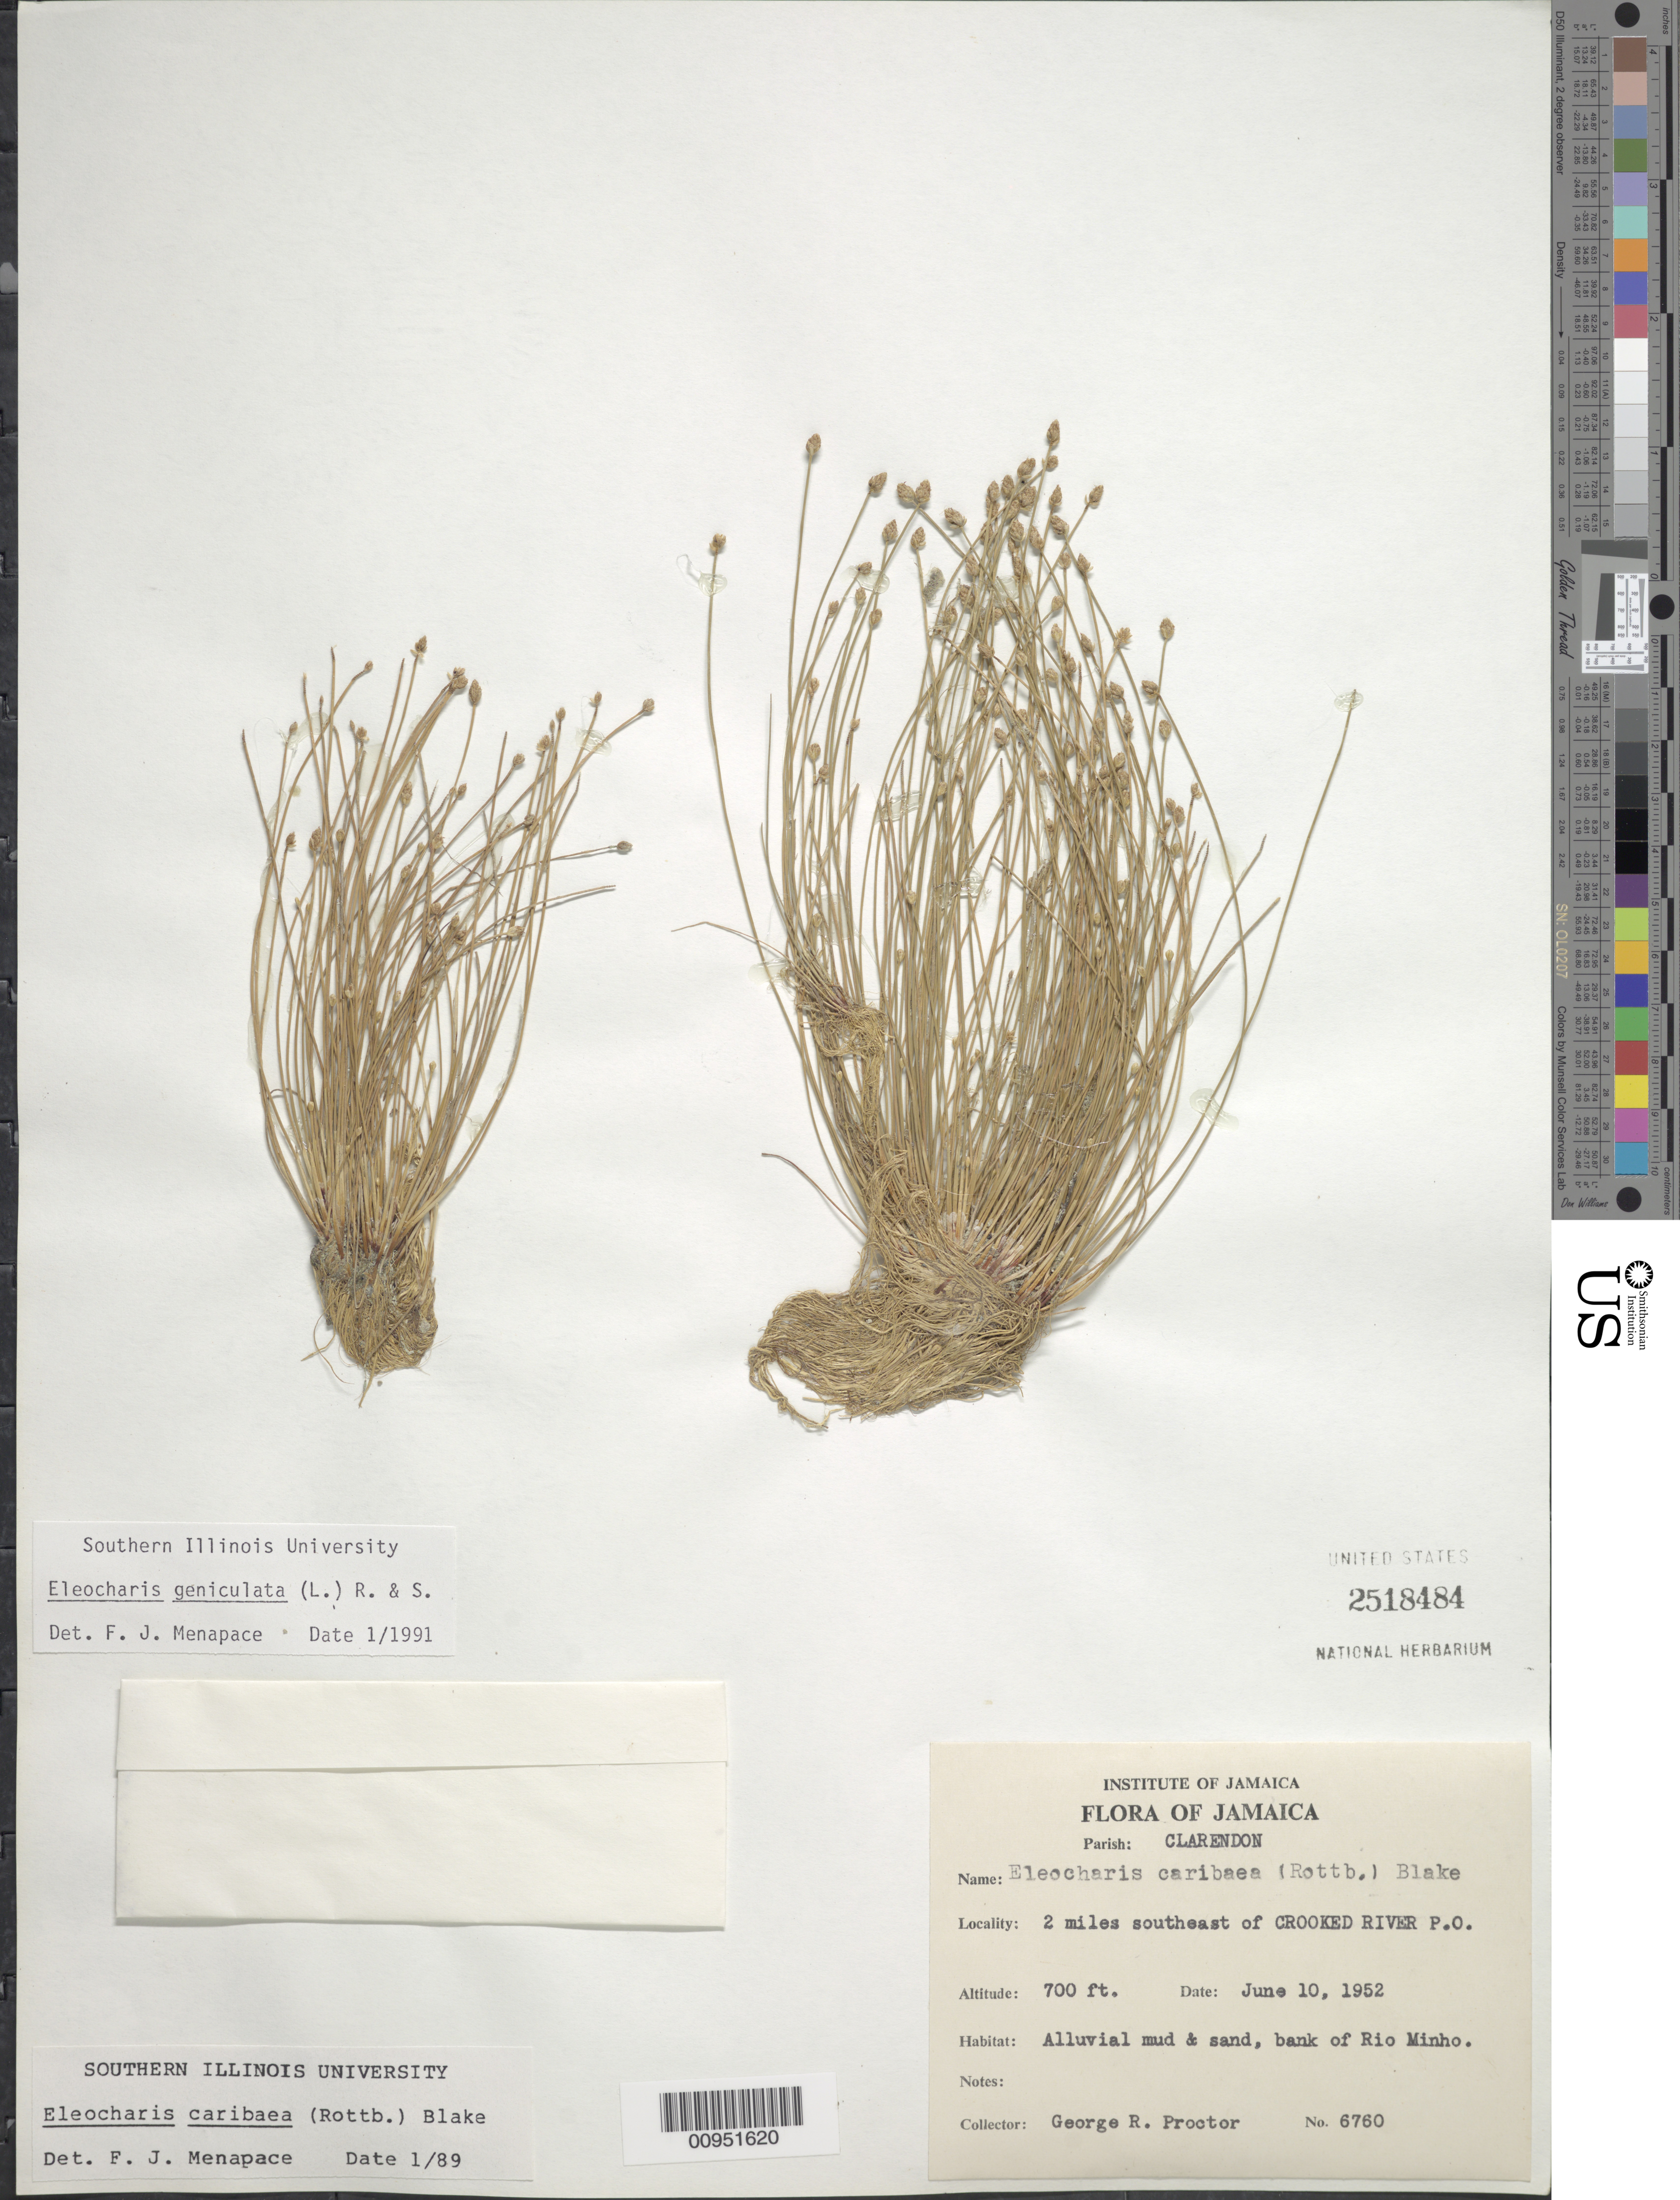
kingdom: Plantae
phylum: Tracheophyta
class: Liliopsida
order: Poales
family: Cyperaceae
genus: Eleocharis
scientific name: Eleocharis geniculata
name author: (L.) Roem. & Schult.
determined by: Menapace, F. J.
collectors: G. R. Proctor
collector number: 6760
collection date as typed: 10 Jun 1952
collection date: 1952-06-10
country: Jamaica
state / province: Clarendon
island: Jamaica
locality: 2 miles SW of Crooked River P.O., bank of Rio Minho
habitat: Alluvial mud and sand, bank of rio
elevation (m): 213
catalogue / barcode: US 2518484